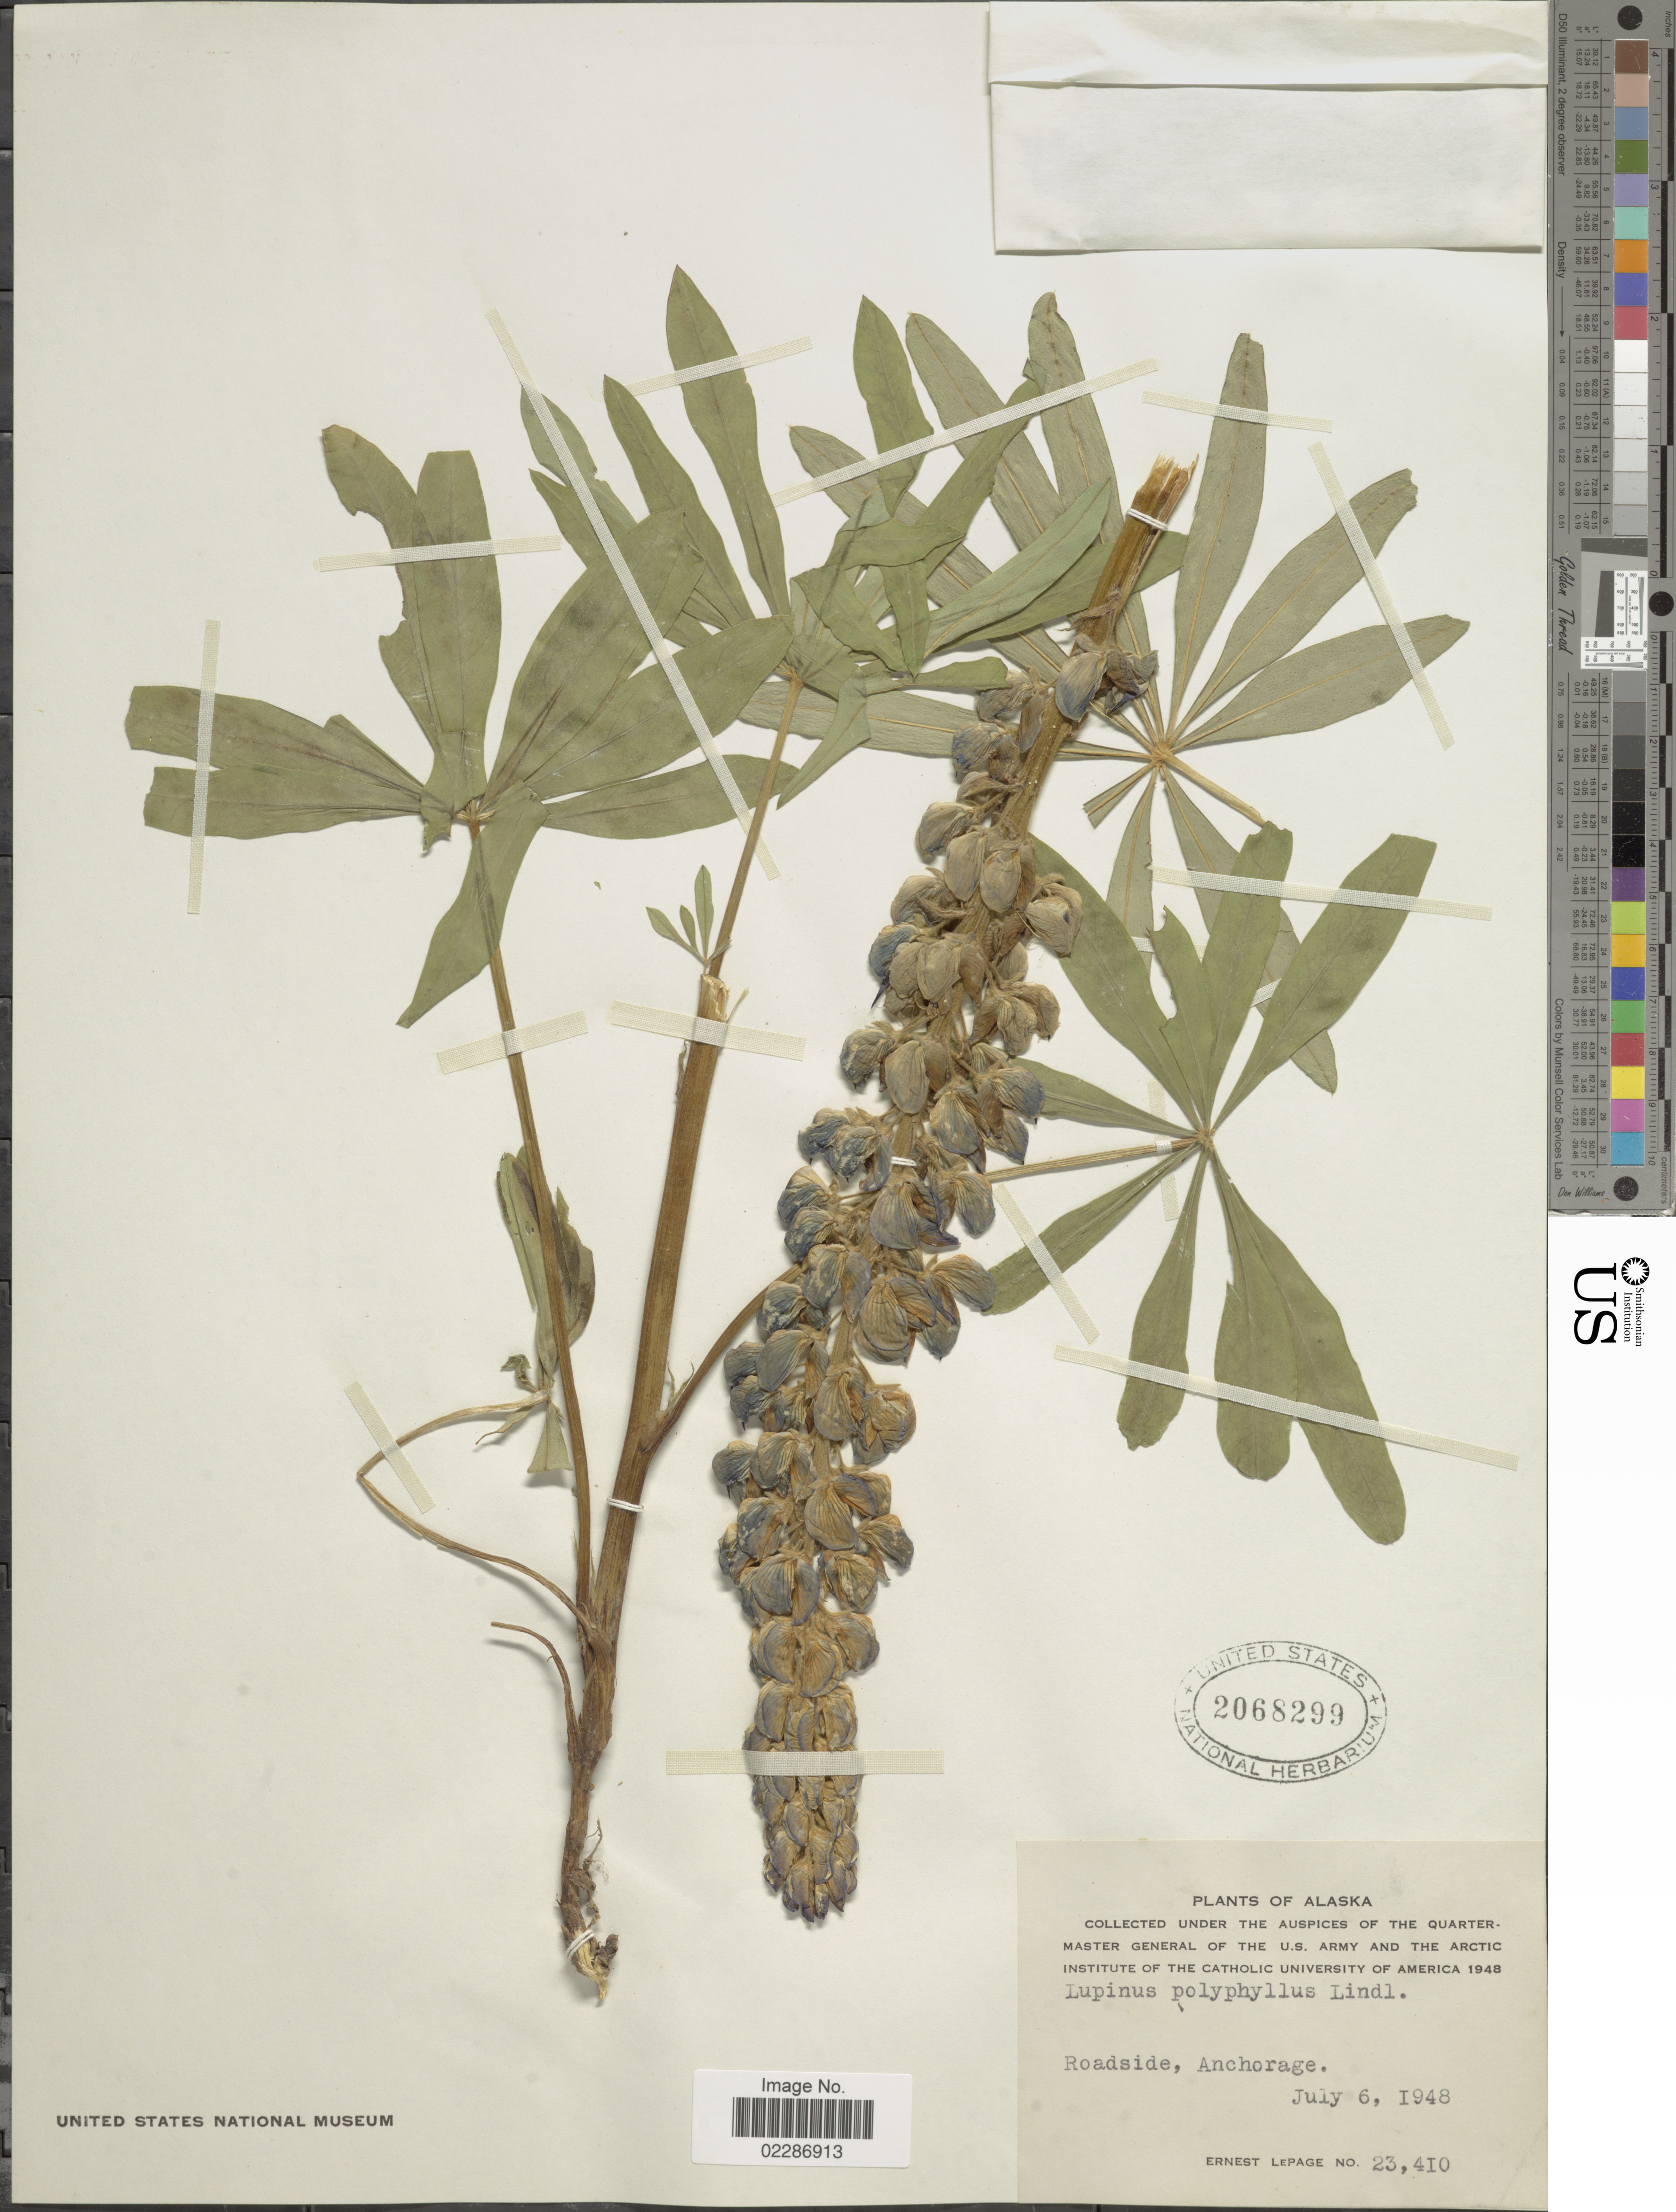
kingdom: Plantae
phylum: Tracheophyta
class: Magnoliopsida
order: Fabales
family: Fabaceae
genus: Lupinus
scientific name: Lupinus polyphyllus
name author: Lindl.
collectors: E. Lepage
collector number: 23410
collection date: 1948-07-06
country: United States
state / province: Alaska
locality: Roadside, Anchorage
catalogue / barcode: US 2068299